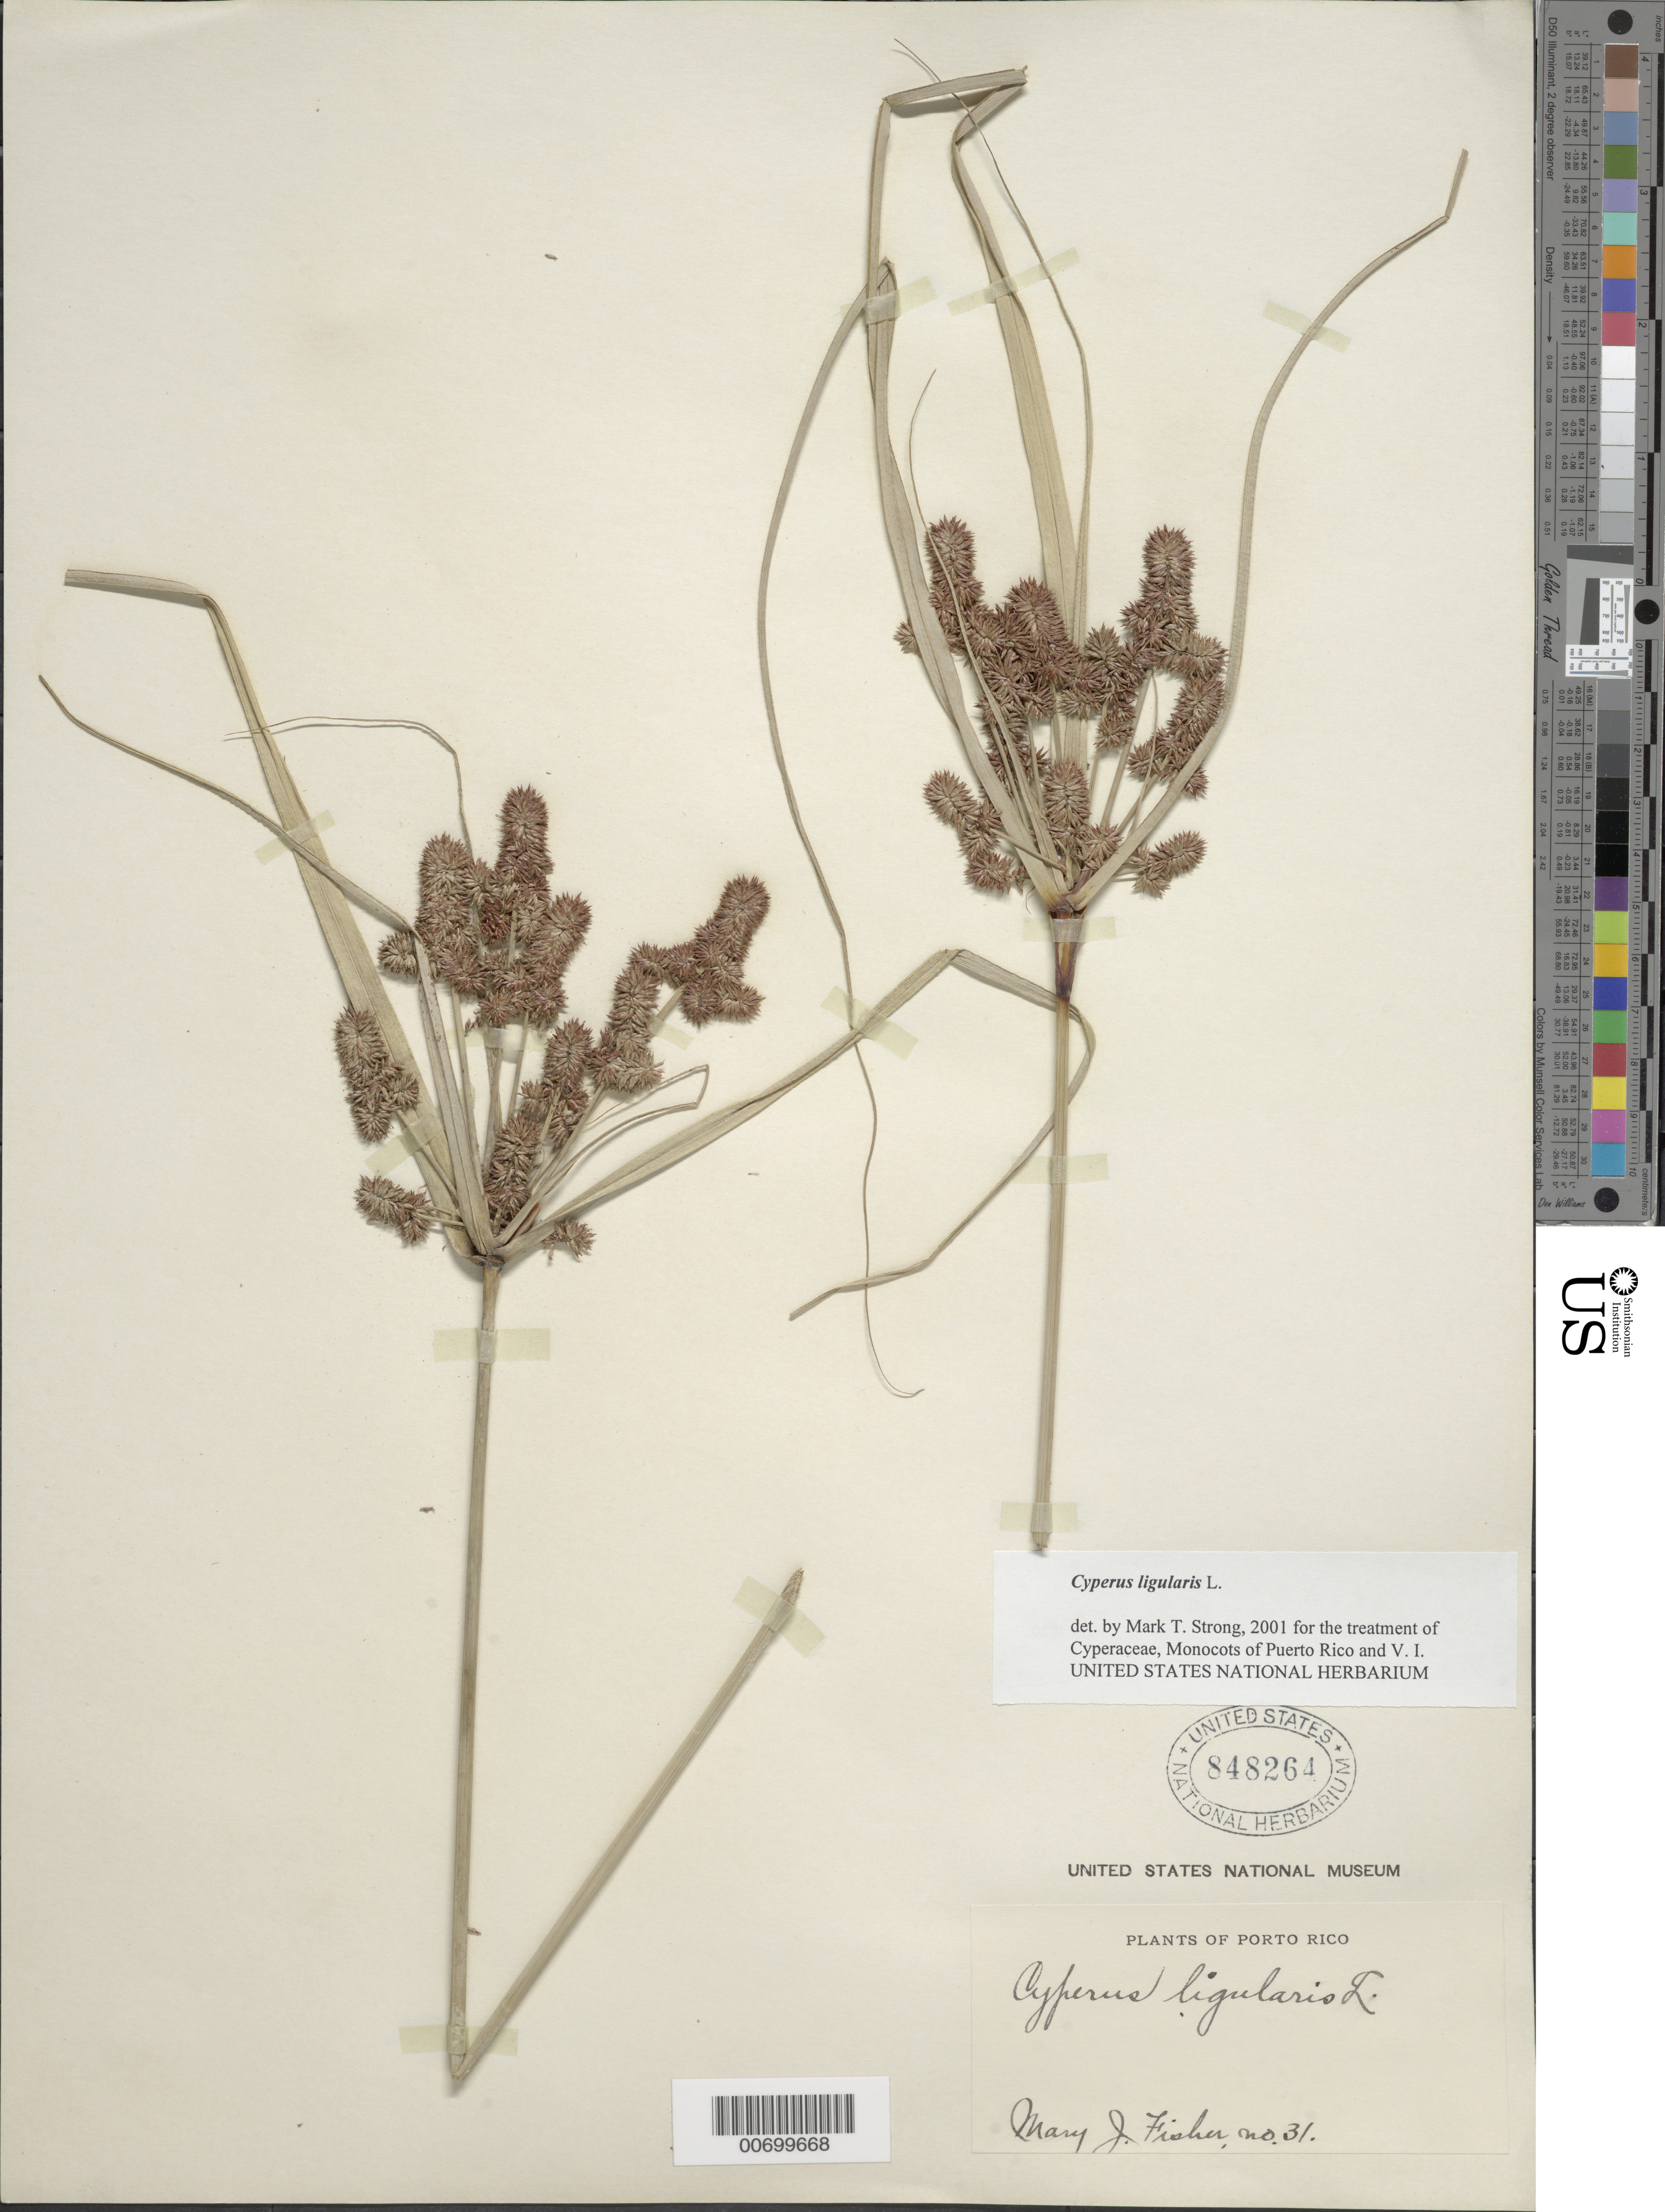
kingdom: Plantae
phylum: Tracheophyta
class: Liliopsida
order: Poales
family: Cyperaceae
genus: Cyperus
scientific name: Cyperus ligularis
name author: L.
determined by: Strong, M. T., (US), Smithsonian Institution - National Museum of Natural History (UNITED STATES)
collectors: M. J. Fisher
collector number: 31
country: Puerto Rico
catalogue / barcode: US 848264